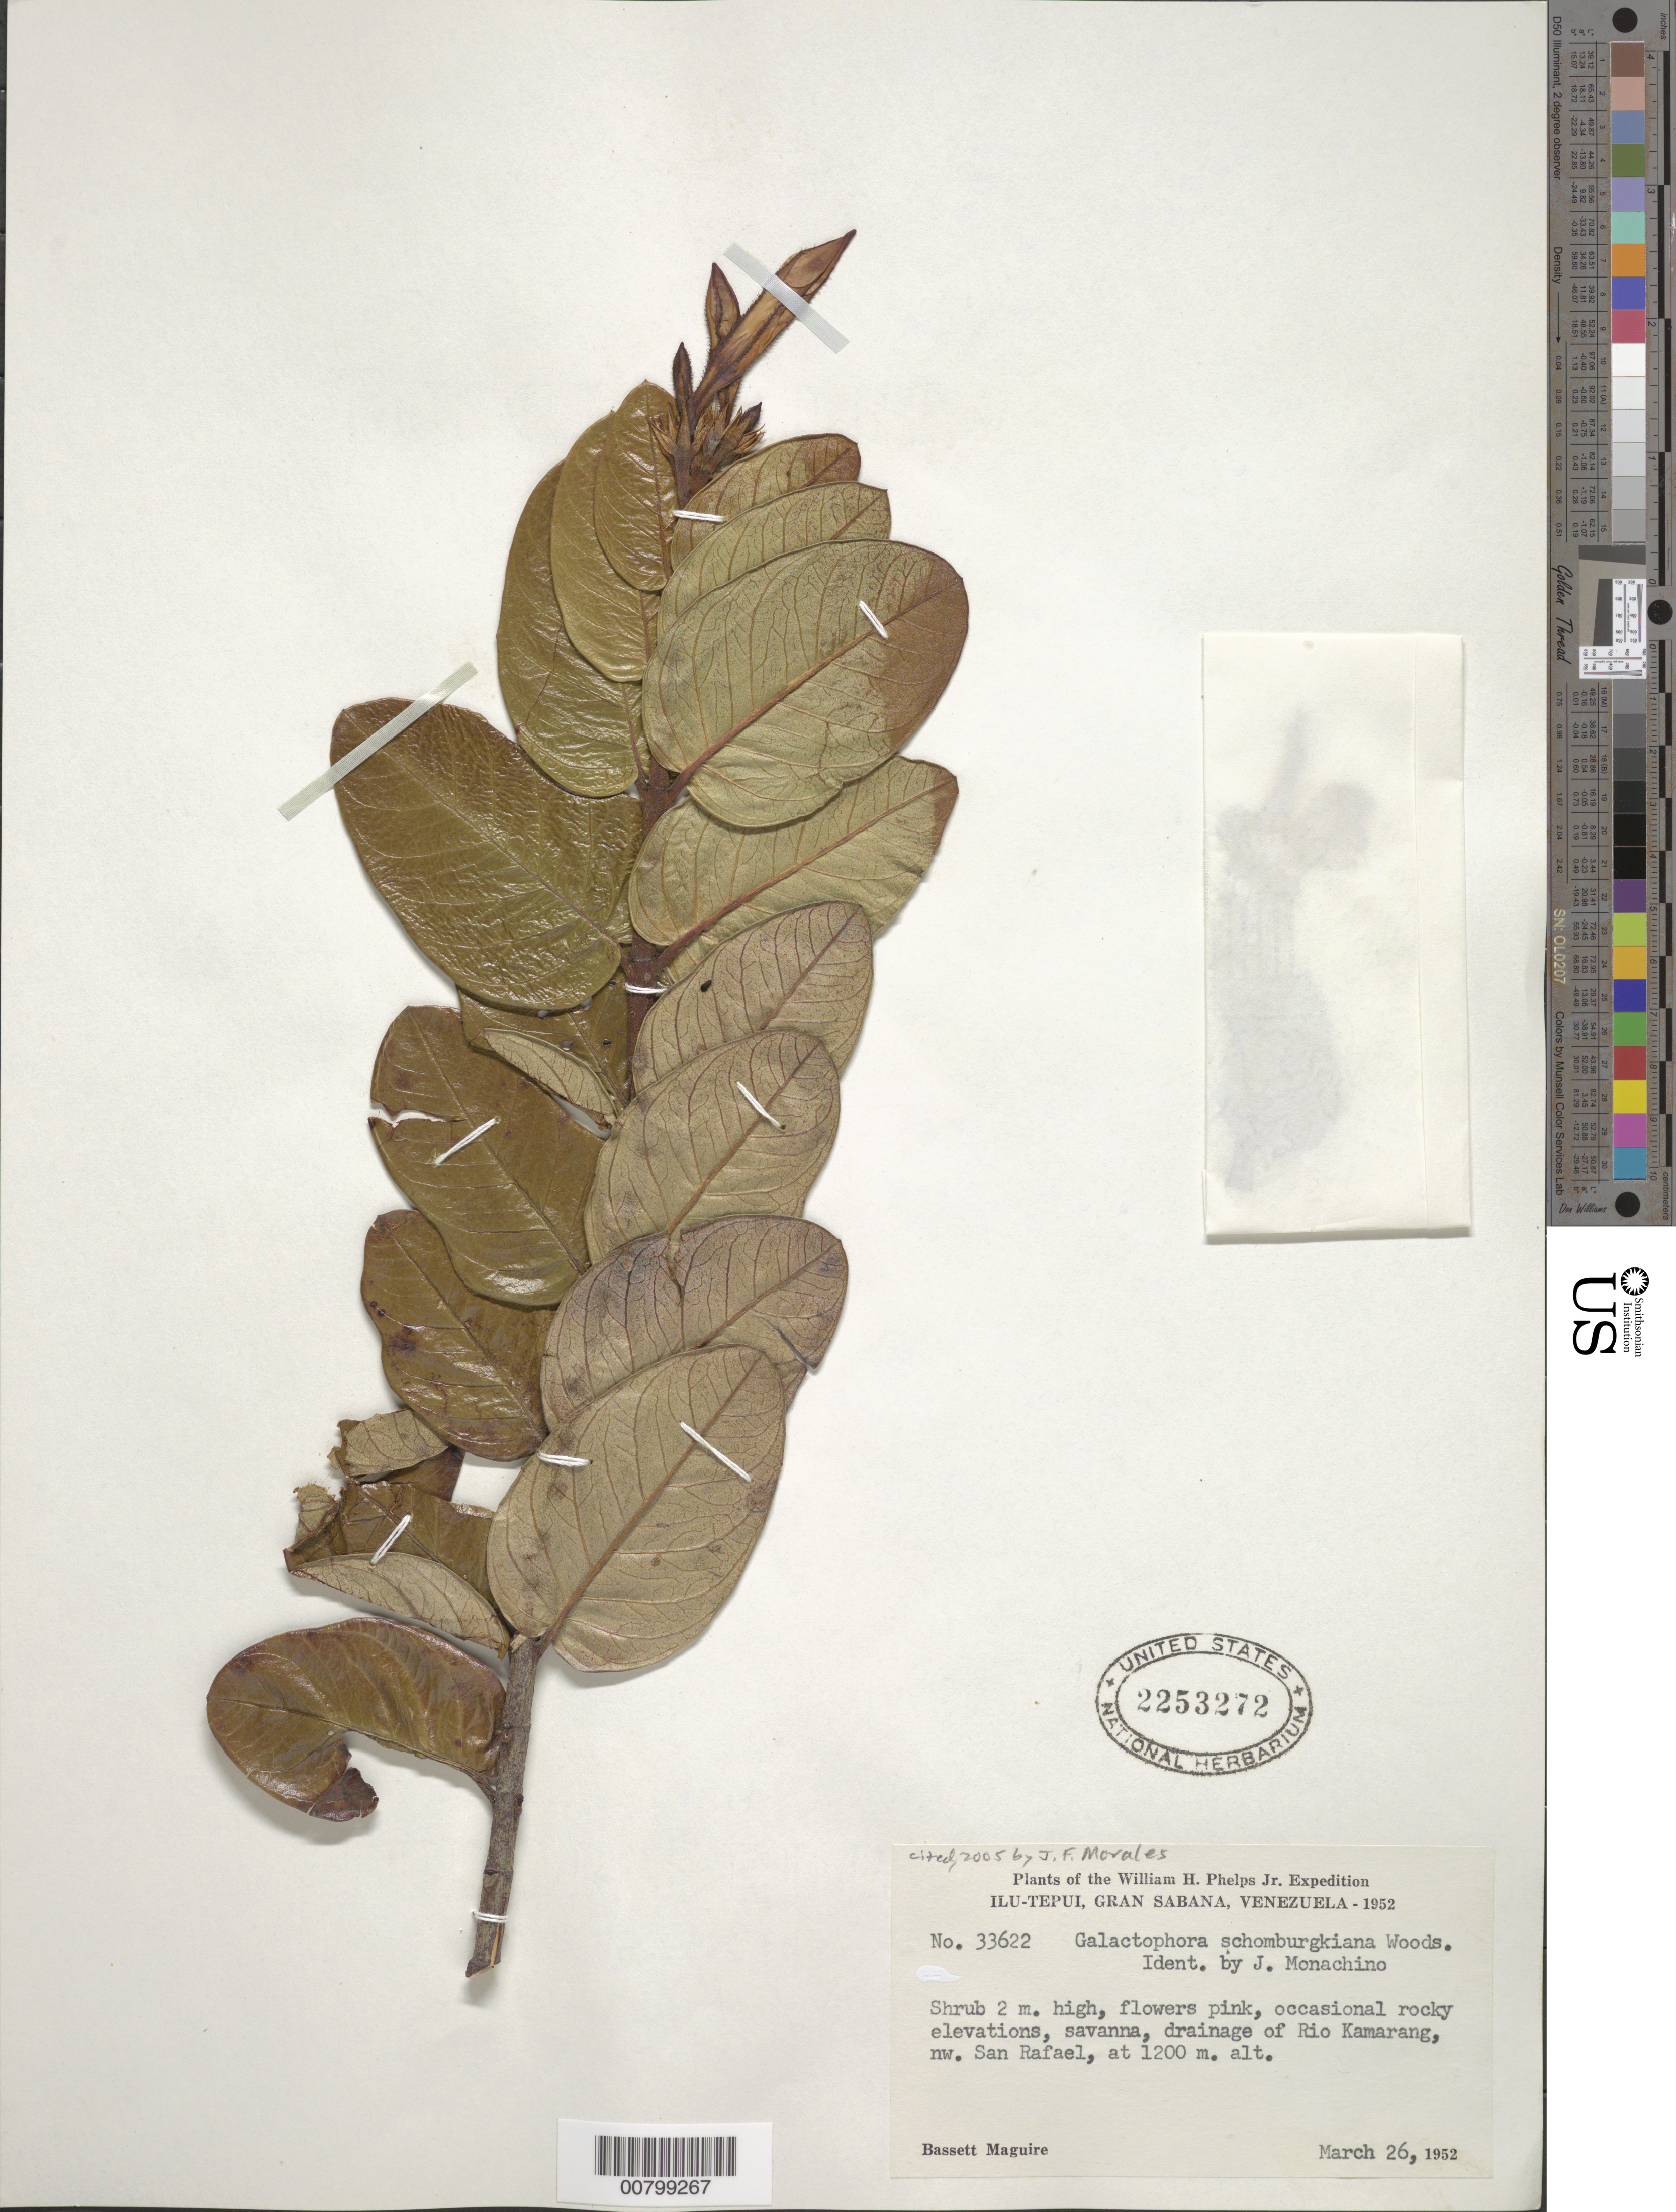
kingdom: Plantae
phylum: Tracheophyta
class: Magnoliopsida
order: Gentianales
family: Apocynaceae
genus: Galactophora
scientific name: Galactophora schomburgkiana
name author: Woodson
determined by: Monachino, J. V.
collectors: B. Maguire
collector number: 33622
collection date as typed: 26-Mar-52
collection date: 1952-03-26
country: Venezuela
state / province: Bolívar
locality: Gran Sabana, Ilu-tepuí, drainage of Río Kamarang, NW San Rafael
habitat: Rocky elevations, savanna, drainage of river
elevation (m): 1200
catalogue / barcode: US 2253272